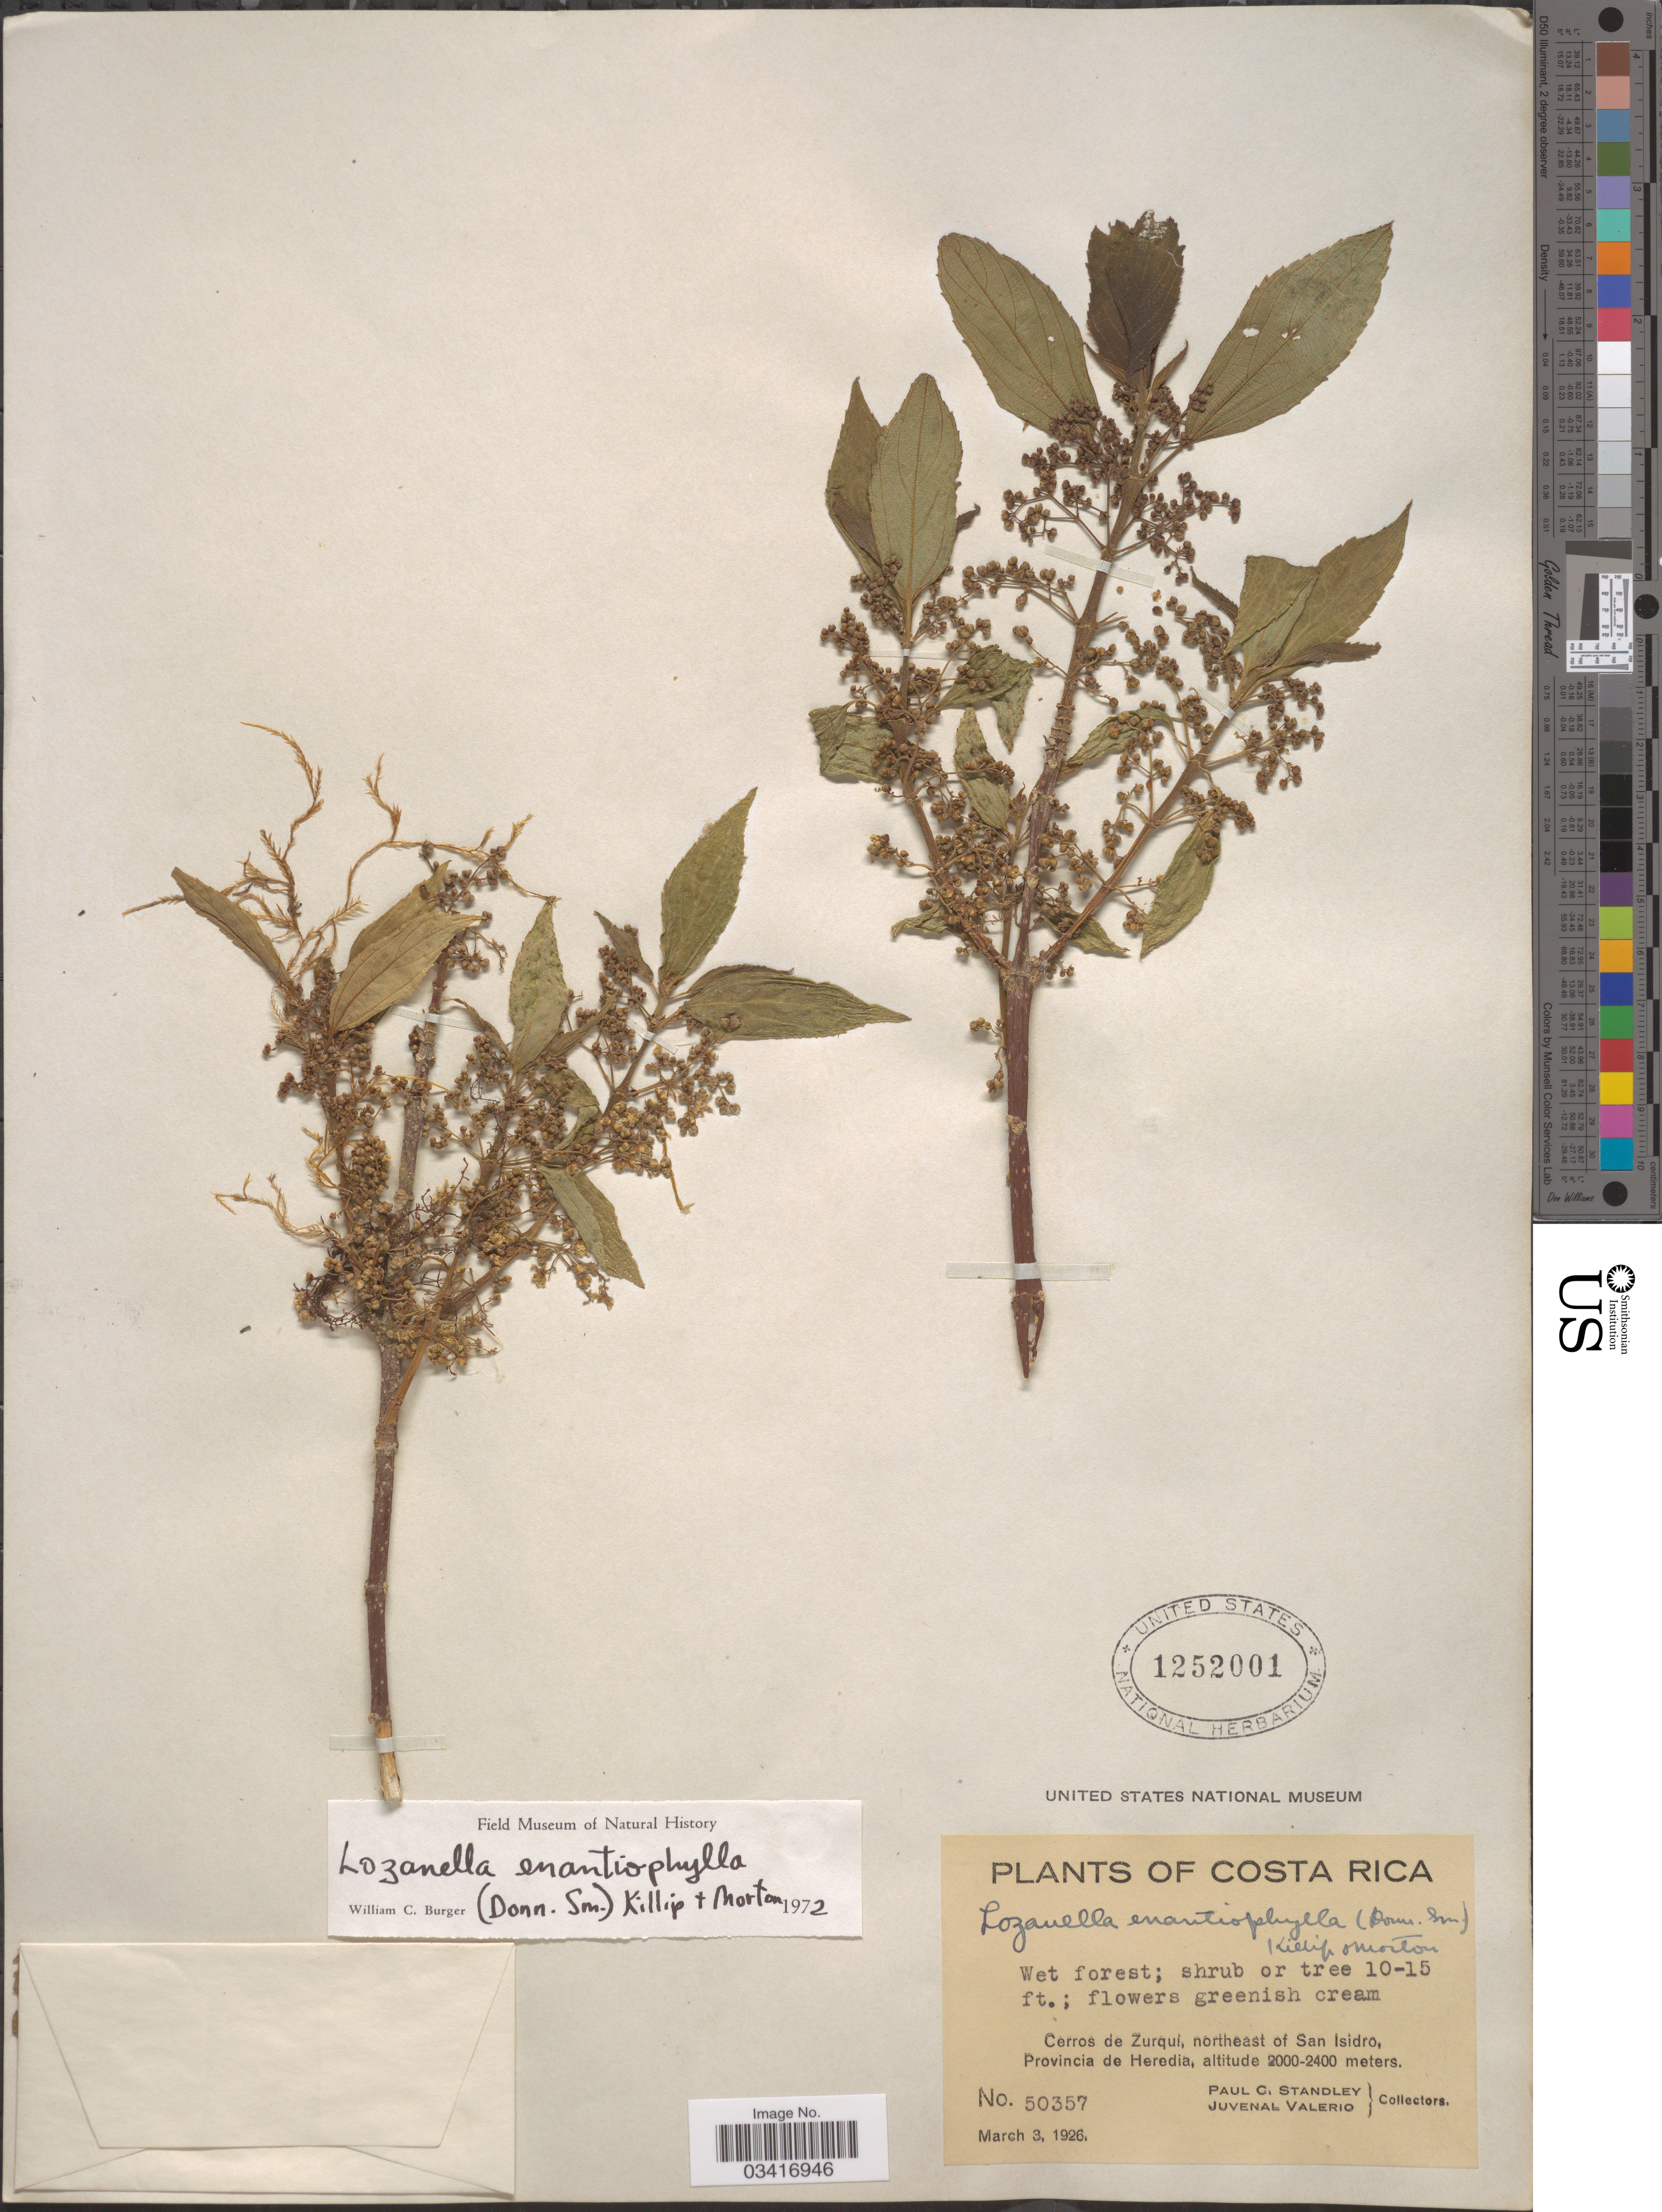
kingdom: Plantae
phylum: Tracheophyta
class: Magnoliopsida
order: Rosales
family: Cannabaceae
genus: Lozanella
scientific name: Lozanella enantiophylla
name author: (Donn. Sm.) Killip & C.V. Morton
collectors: P. C. Standley & J. Valerio R.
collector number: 50357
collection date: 1926-03-03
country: Costa Rica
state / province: Heredia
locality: Cerros de Zurqui, northeast of San Isidro.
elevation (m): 2000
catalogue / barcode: US 1252001